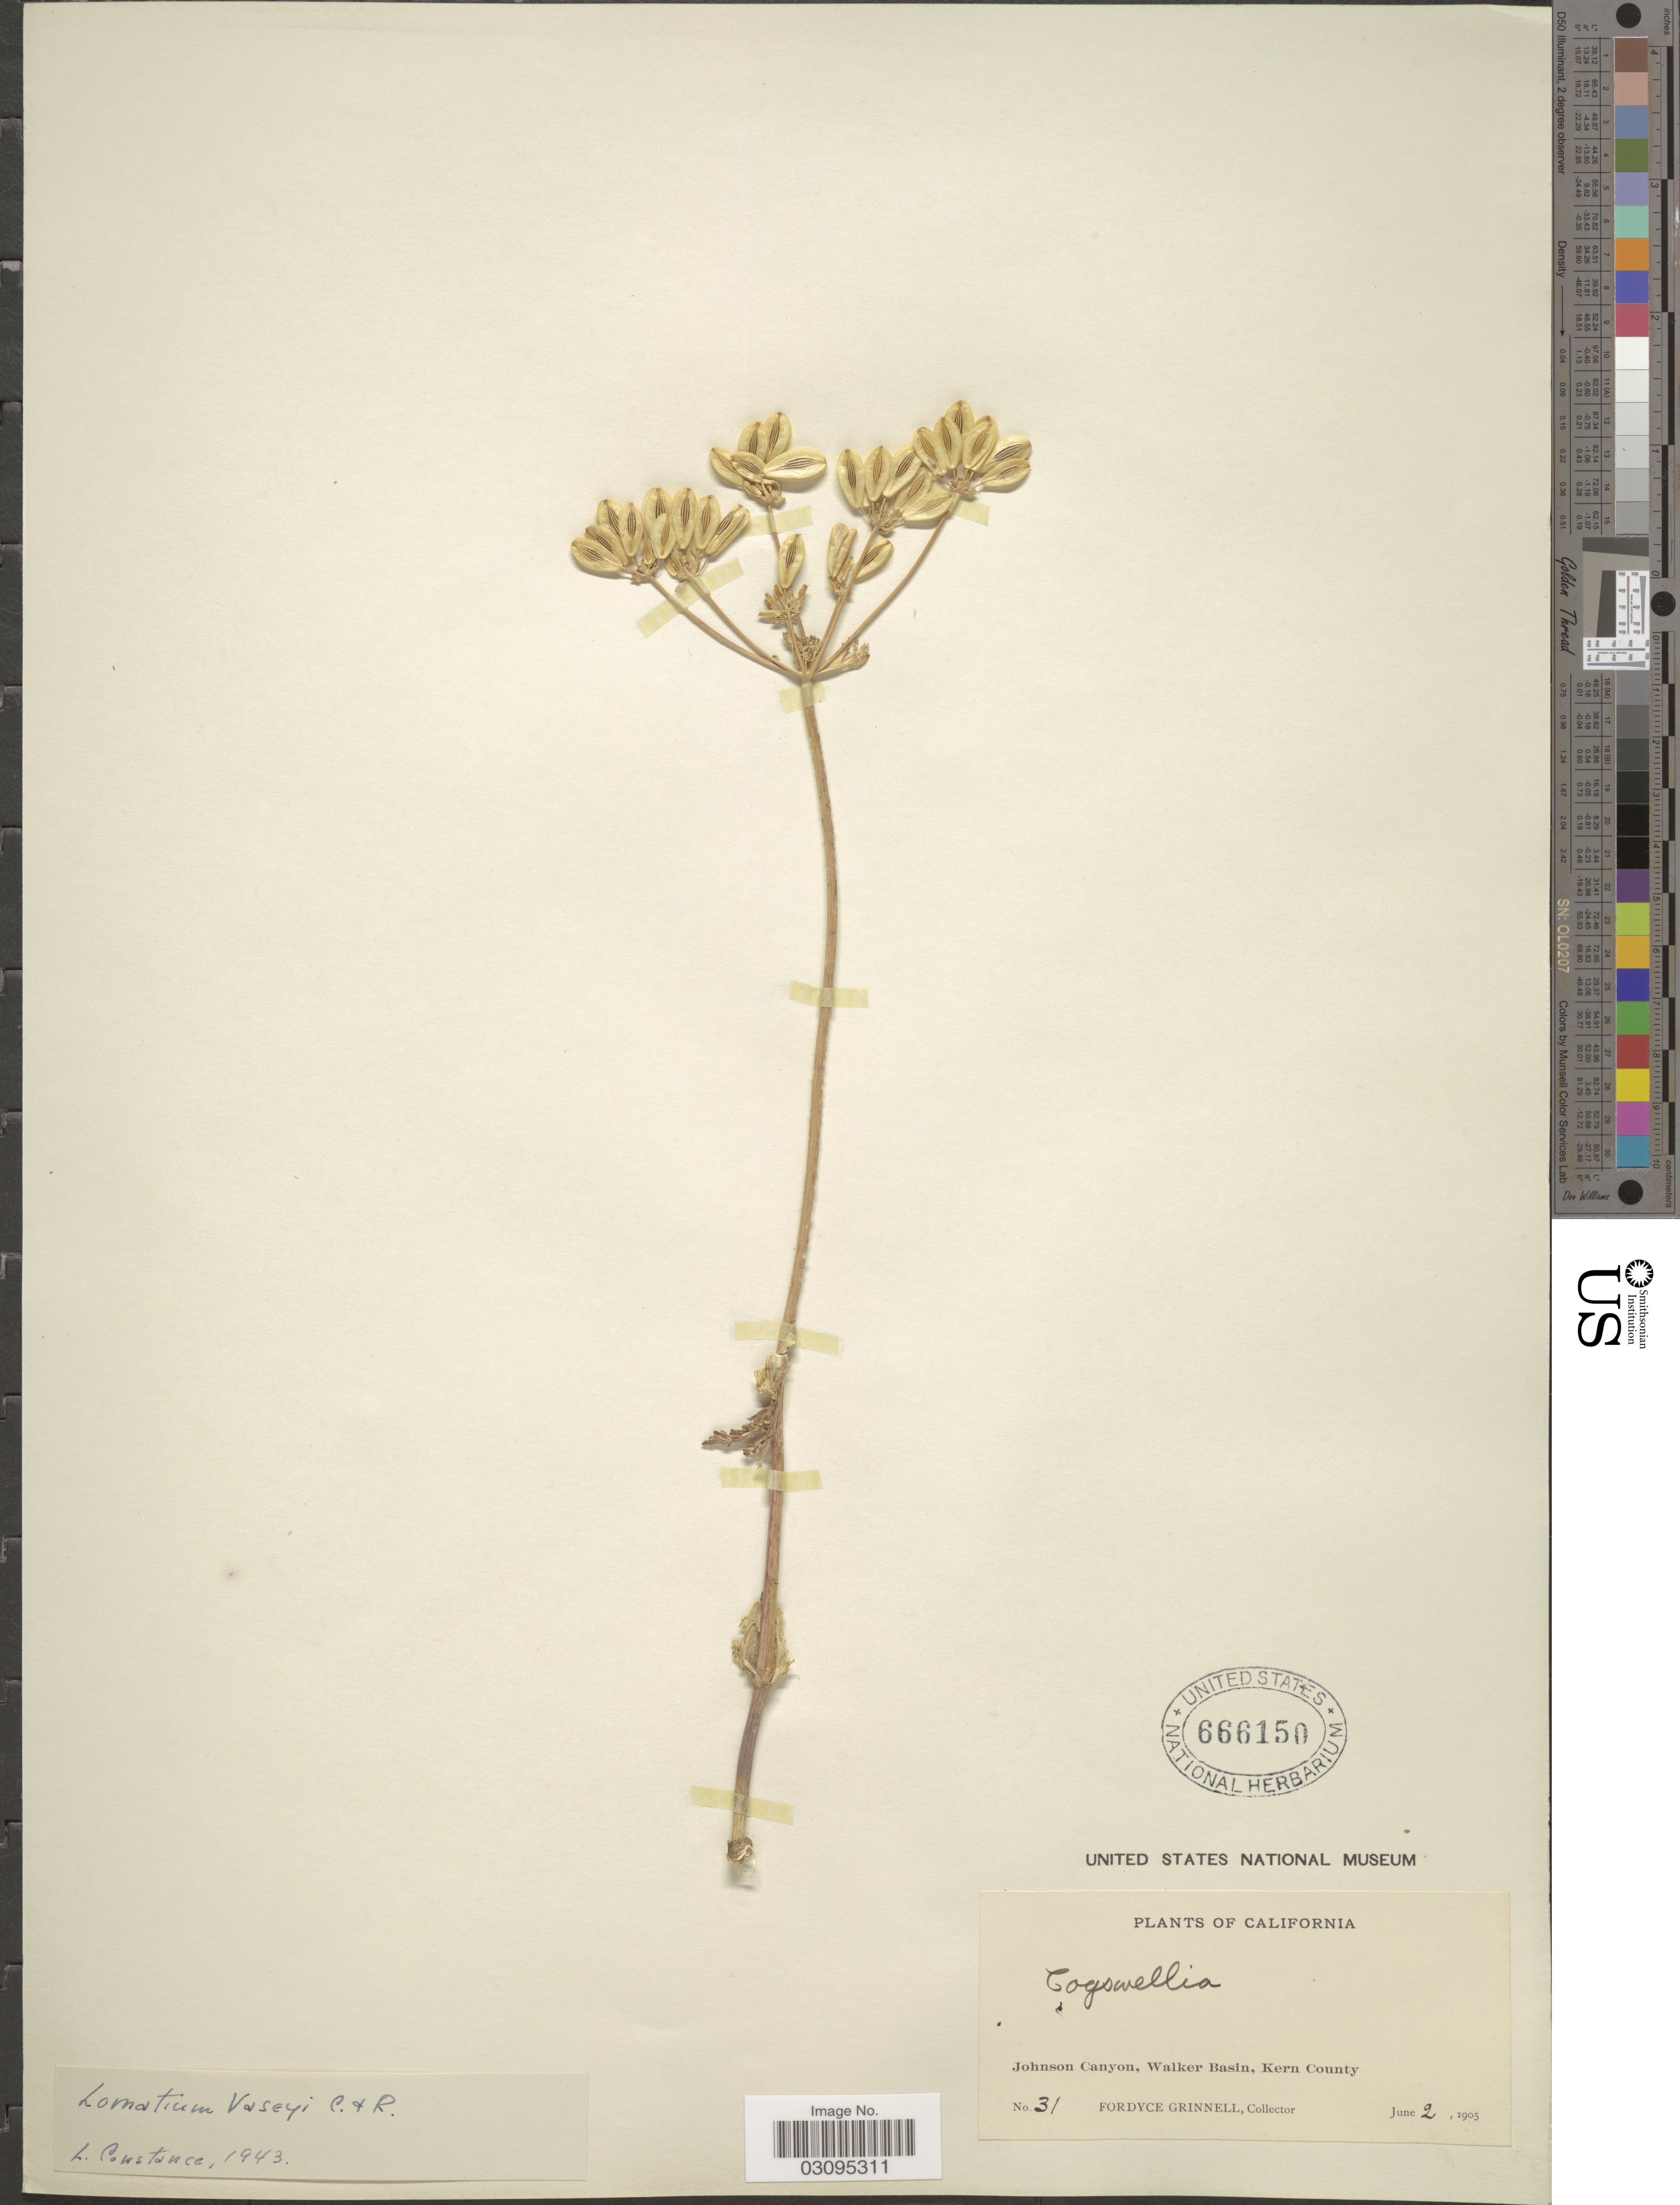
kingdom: Plantae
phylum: Tracheophyta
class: Magnoliopsida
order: Apiales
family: Apiaceae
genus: Lomatium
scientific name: Lomatium vaseyi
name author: (J.M. Coult. & Rose) J.M. Coult. & Rose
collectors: F. Grinnell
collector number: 31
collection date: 1905-06-02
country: United States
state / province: California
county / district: Kern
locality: Johnson Canyon, Walker Basin, Kern County.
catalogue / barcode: US 666150